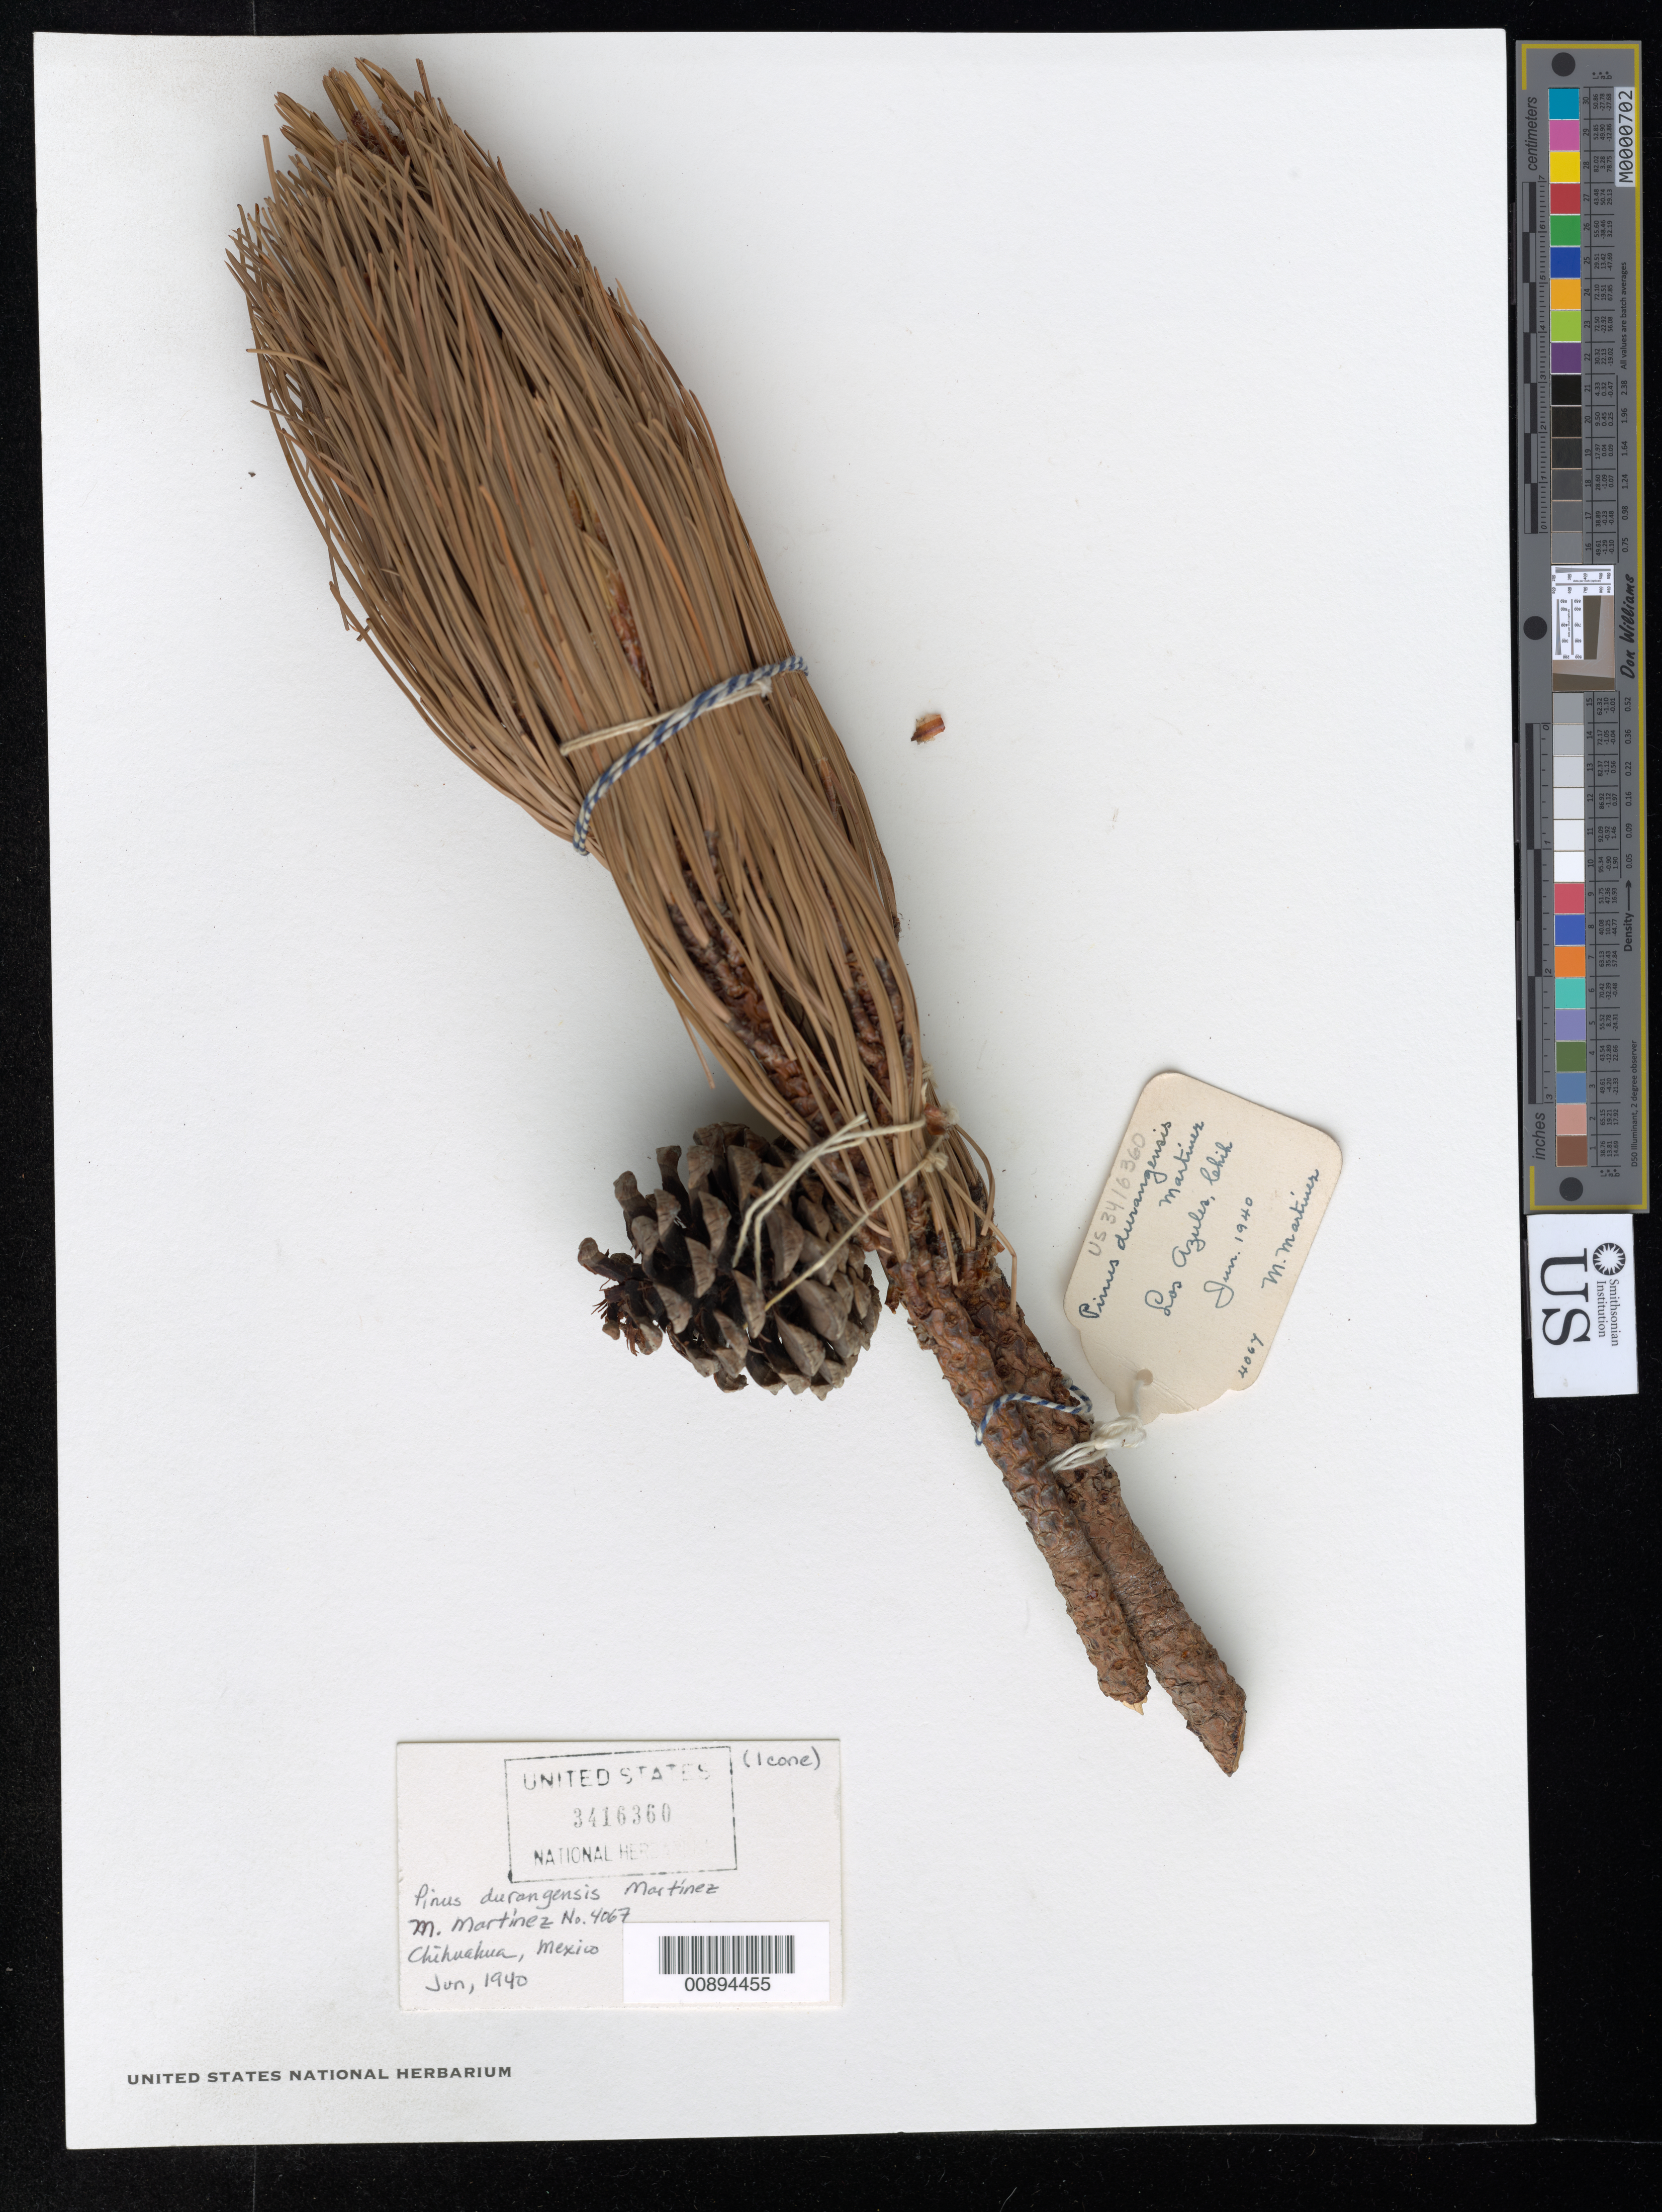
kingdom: Plantae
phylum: Tracheophyta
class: Pinopsida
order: Pinales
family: Pinaceae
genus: Pinus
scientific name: Pinus durangensis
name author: Martínez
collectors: M. Martinez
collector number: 4067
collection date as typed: Jun 1940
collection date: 1940-06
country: Mexico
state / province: Chihuahua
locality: Los Azules, Chihuahua.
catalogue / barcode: US 3416360